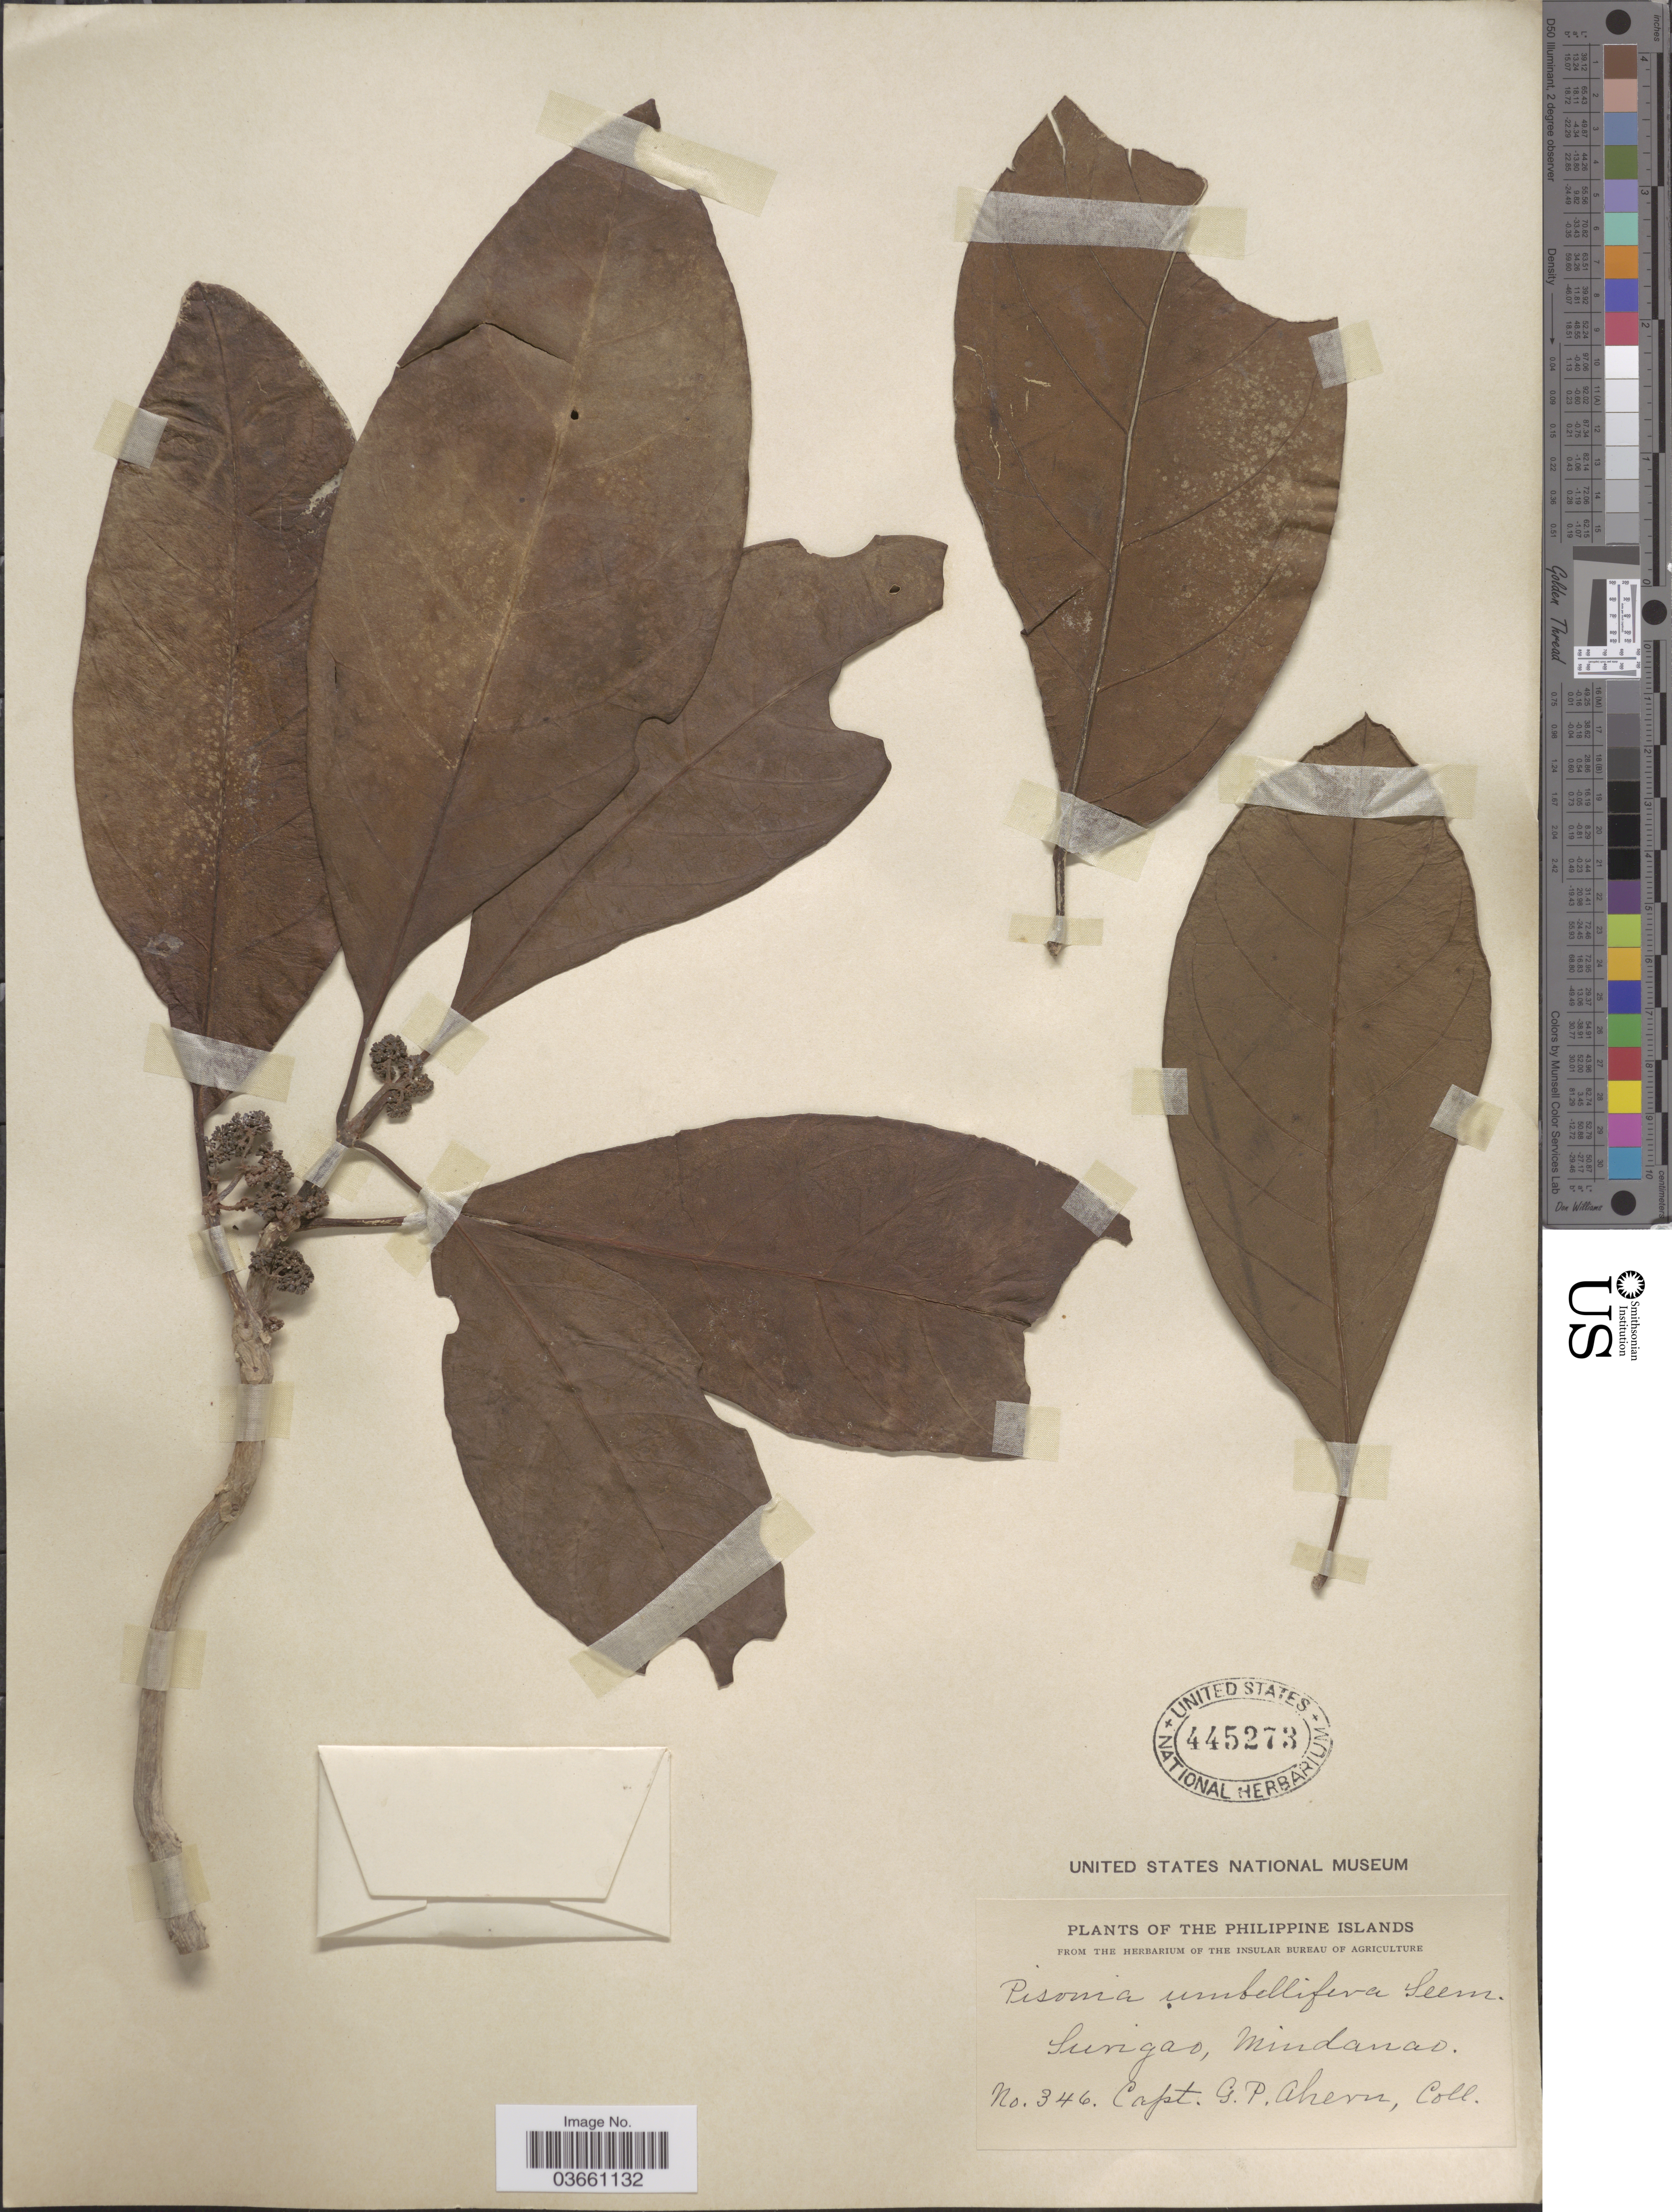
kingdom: Plantae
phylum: Tracheophyta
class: Magnoliopsida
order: Caryophyllales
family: Nyctaginaceae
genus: Pisonia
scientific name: Pisonia umbellifera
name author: (J.R. Forst. & G. Forst.) Seem.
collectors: G. Ahern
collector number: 346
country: Philippines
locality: Surigao, Mindanao.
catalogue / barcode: US 445273